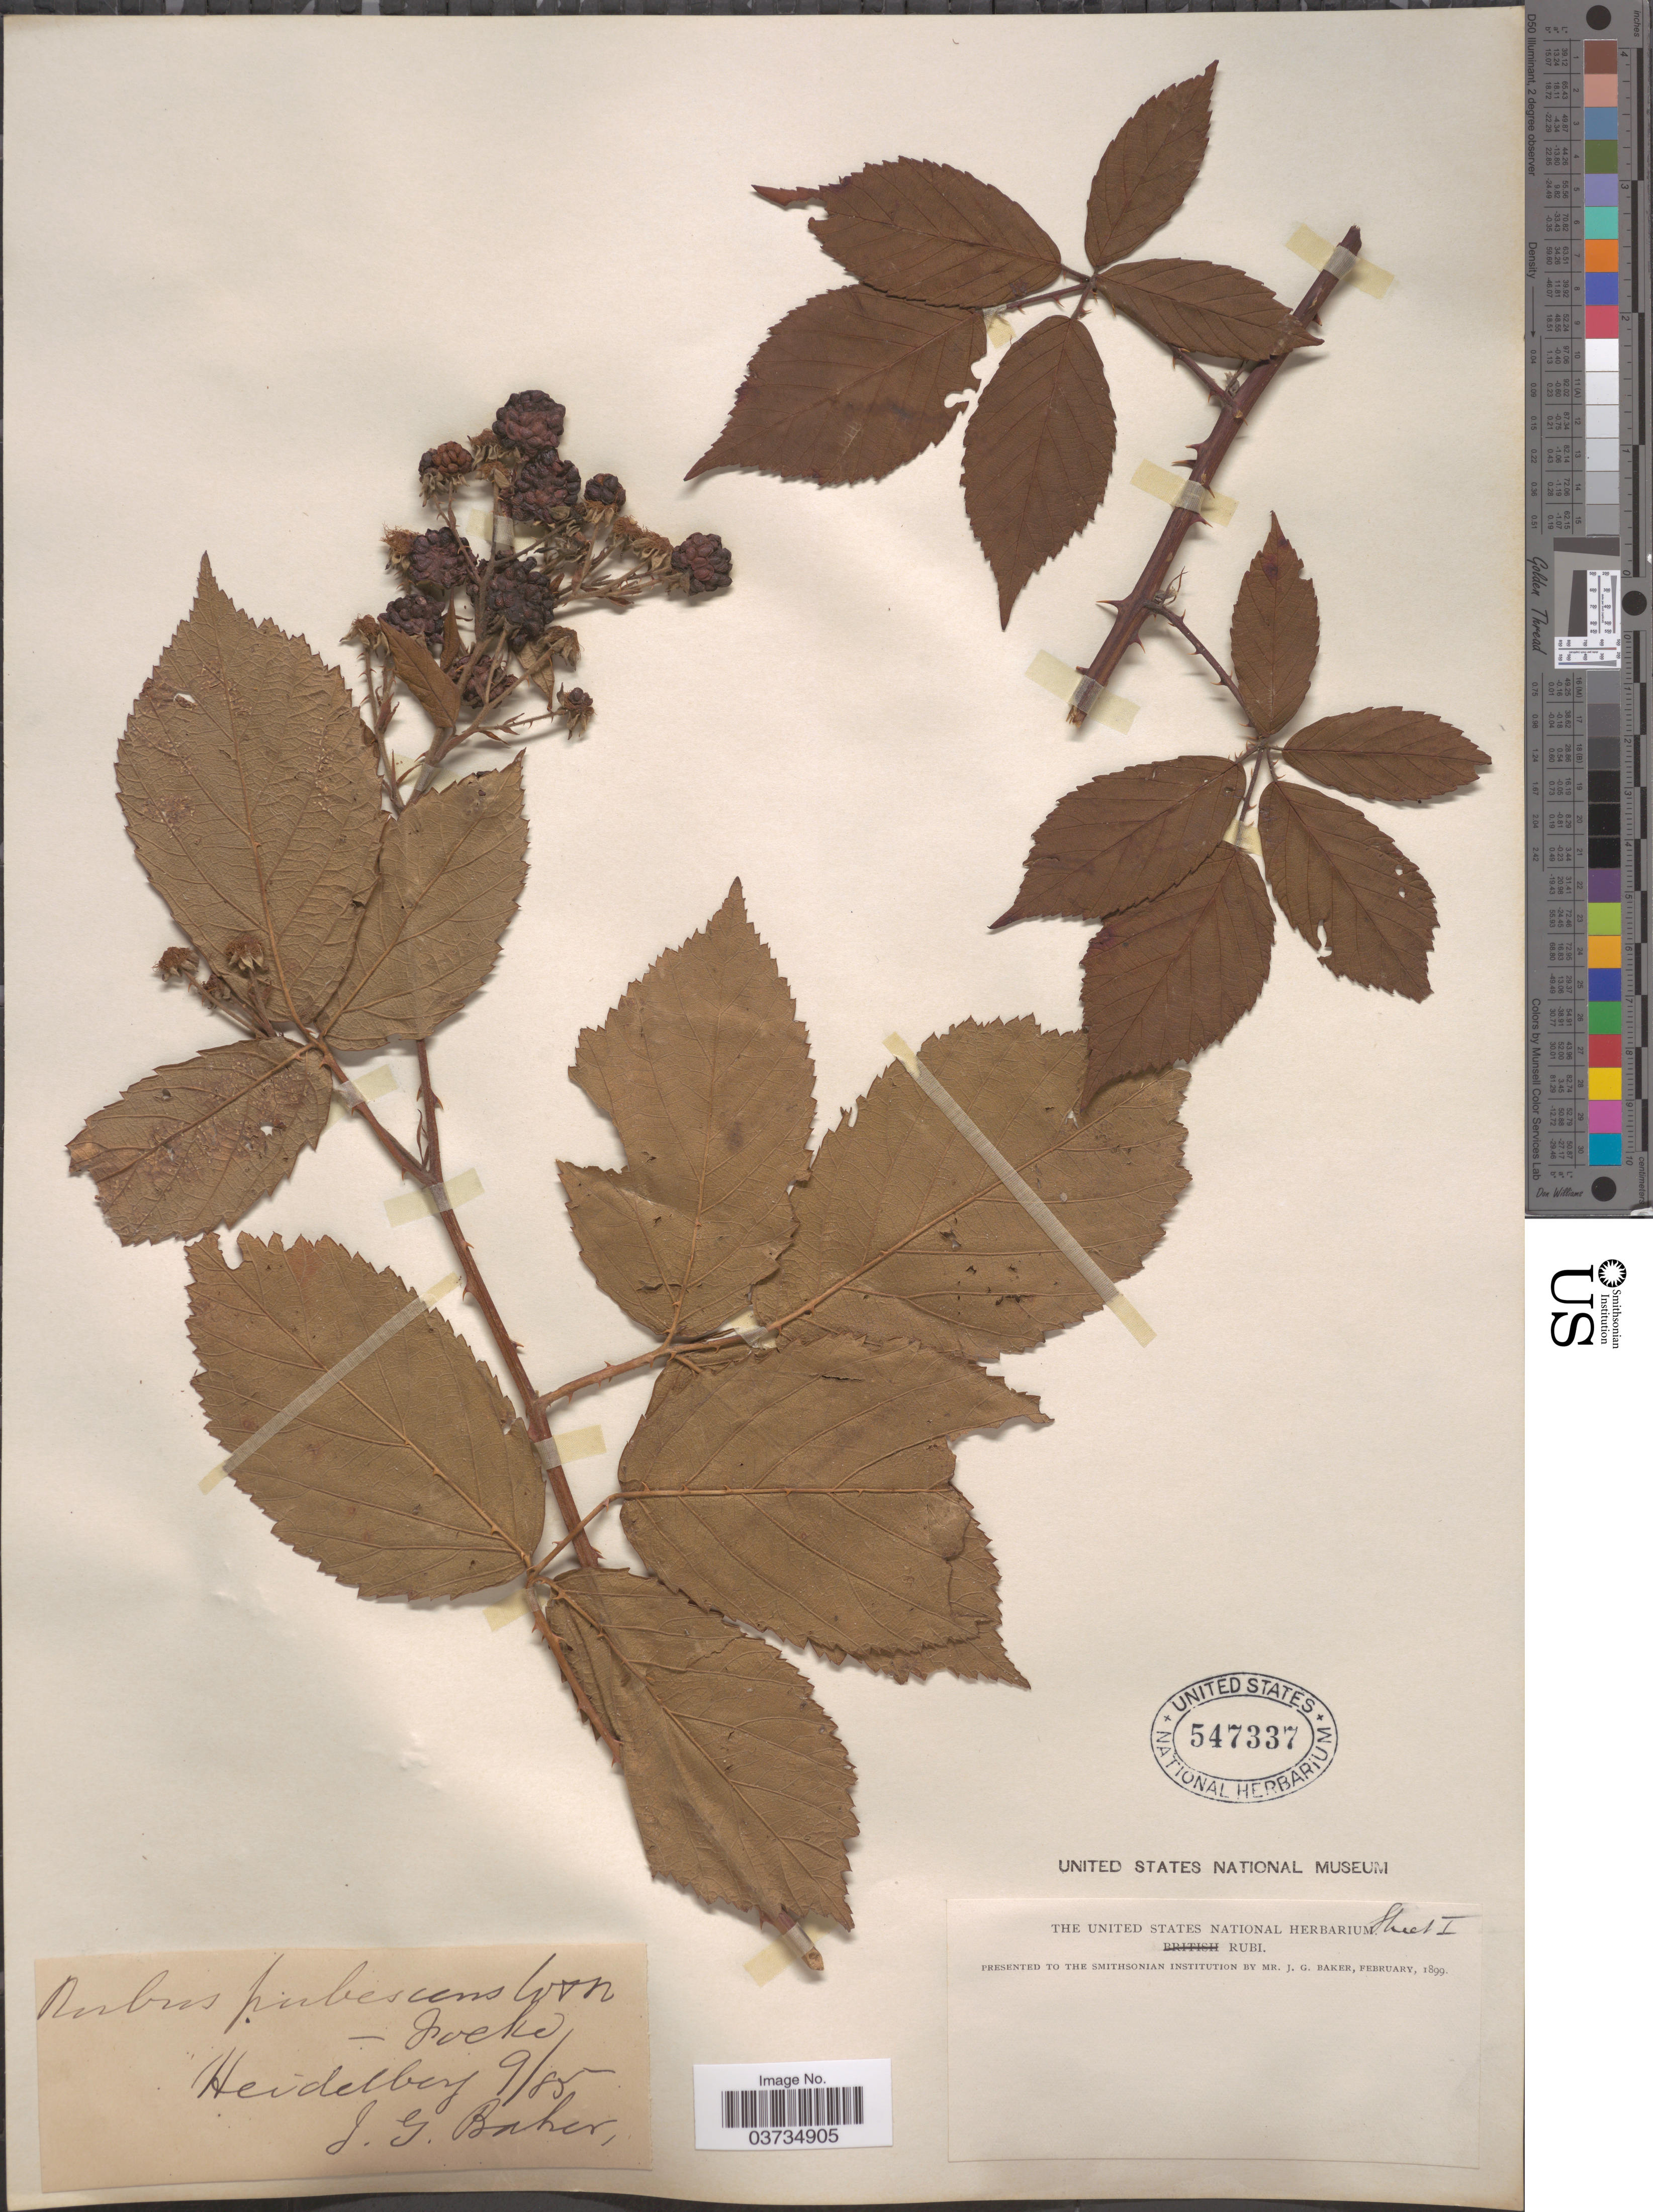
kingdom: Plantae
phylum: Tracheophyta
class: Magnoliopsida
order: Rosales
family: Rosaceae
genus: Rubus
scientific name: Rubus pubescens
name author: Raf.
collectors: J. G. Baker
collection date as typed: Transcribed d/m/y: /9/85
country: Germany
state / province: Hesse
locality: Heidelberg.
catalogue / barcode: US 547337